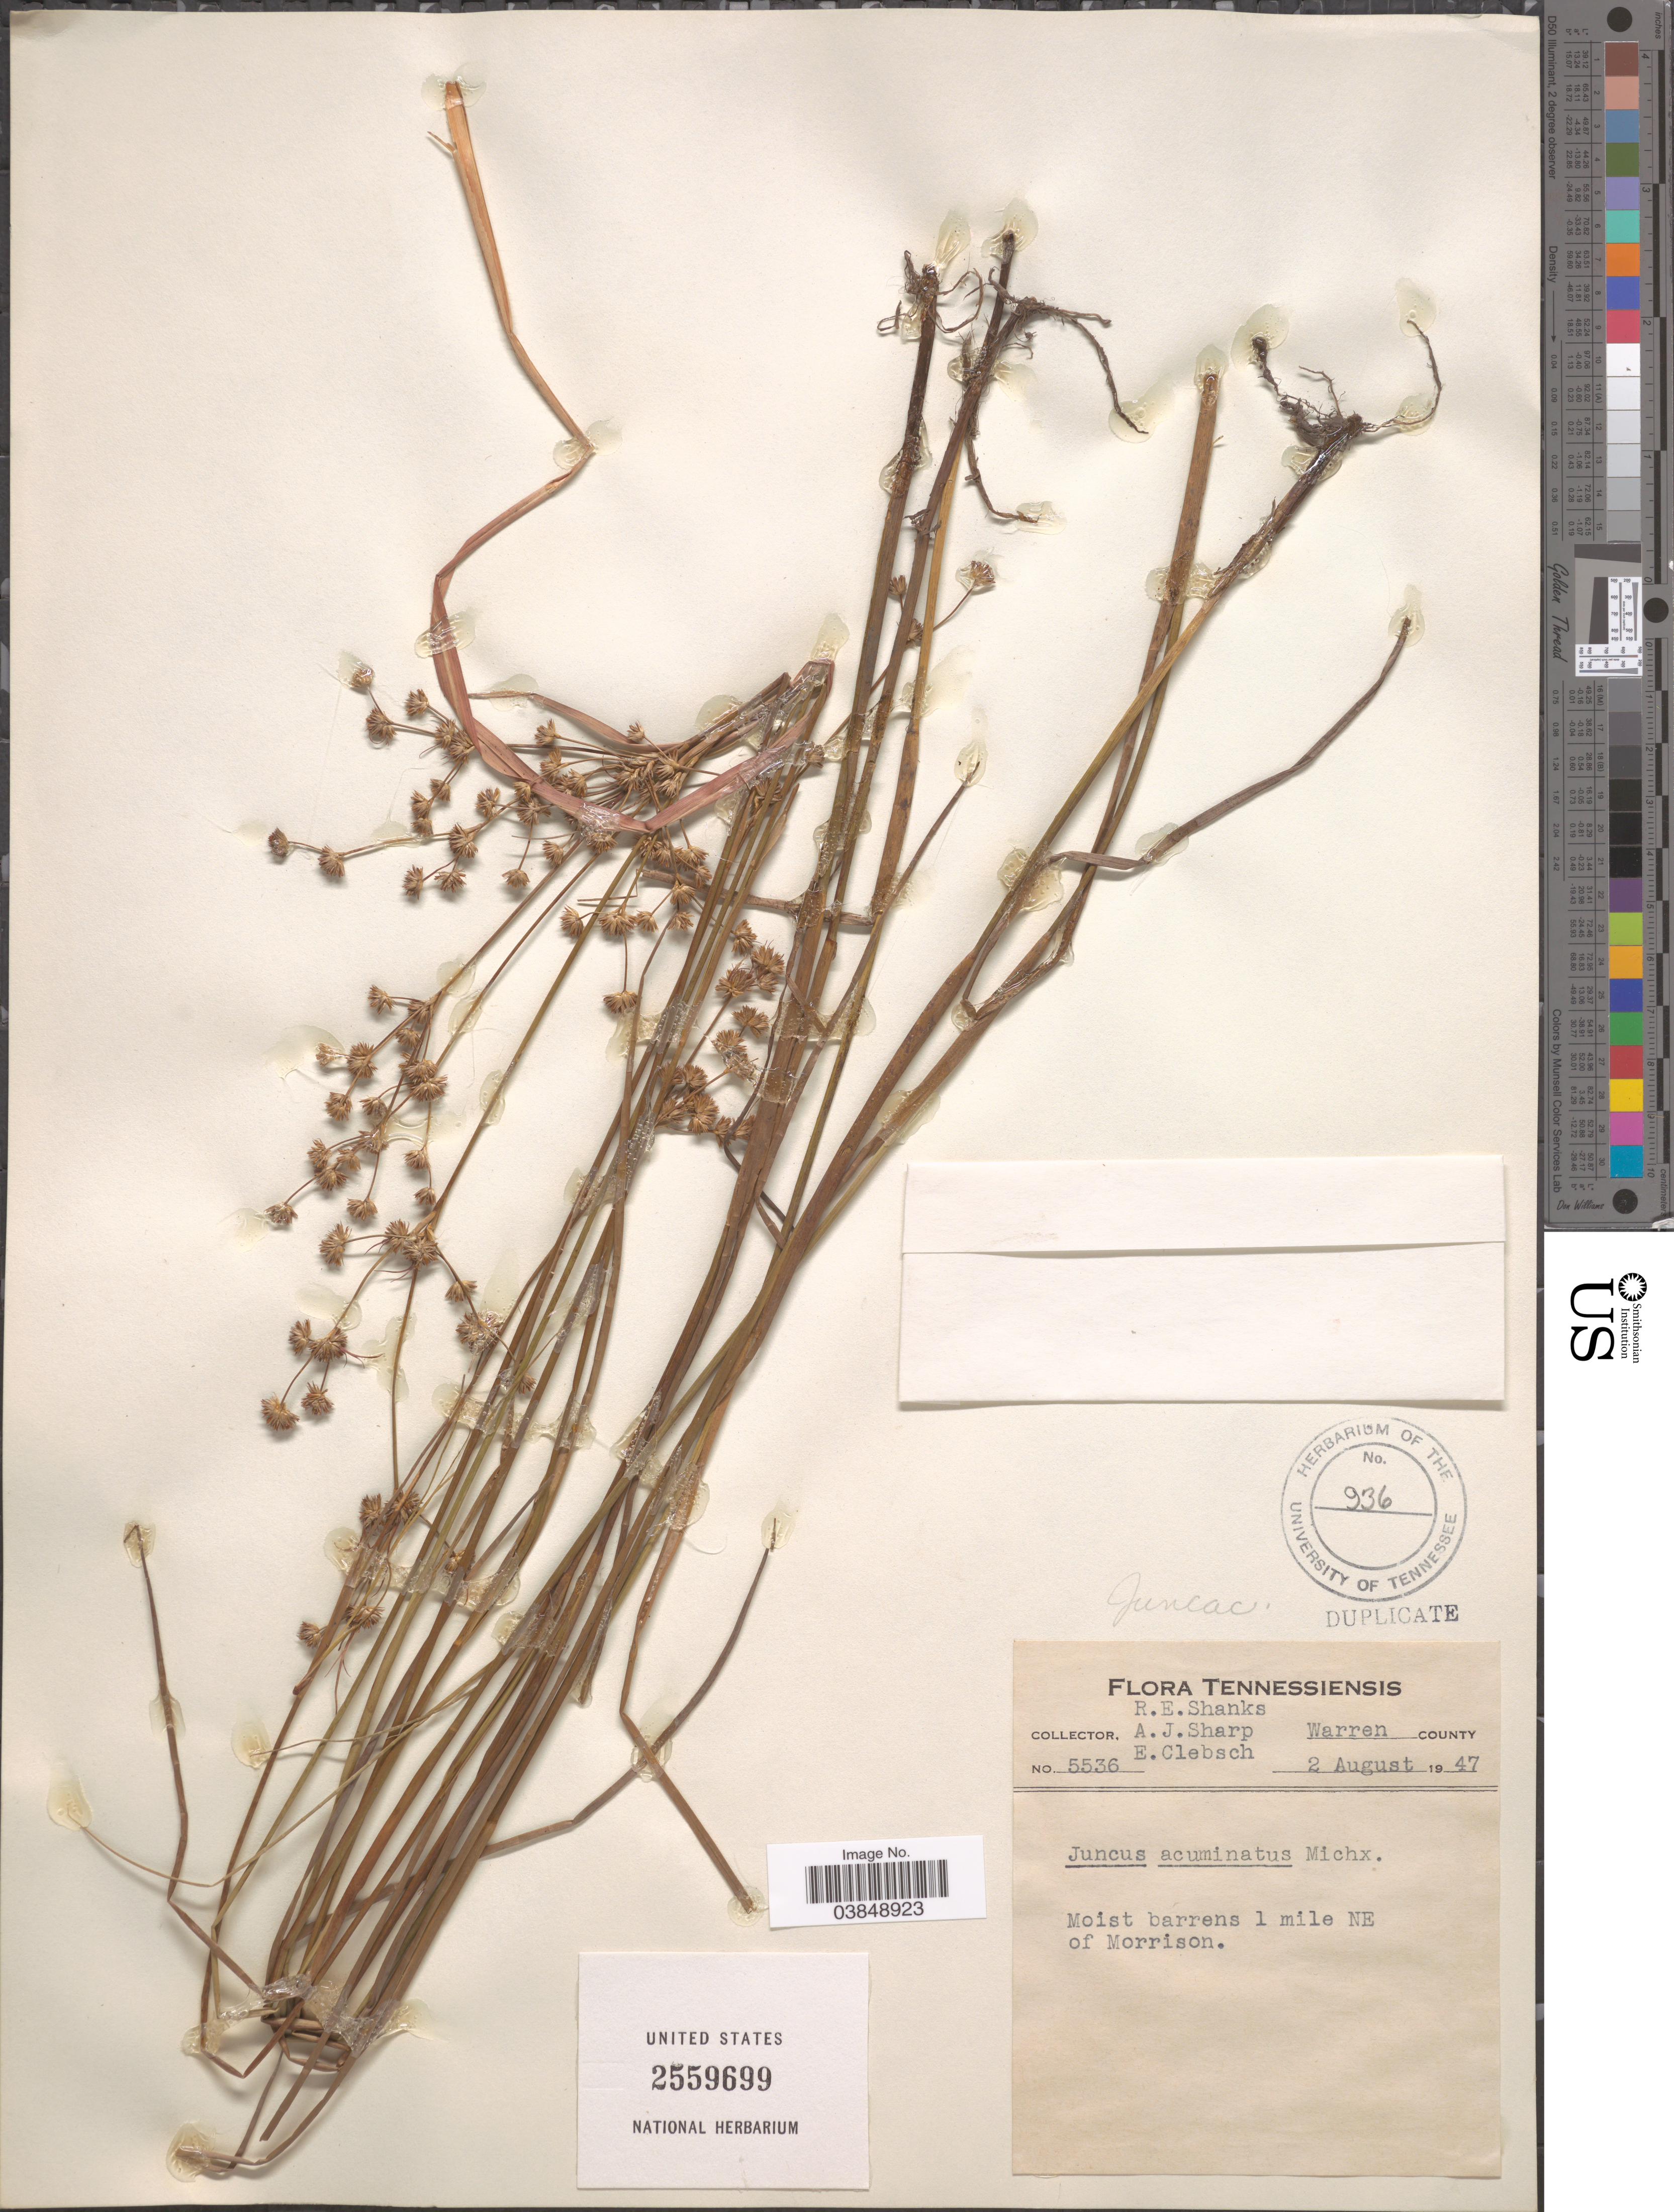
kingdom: Plantae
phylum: Tracheophyta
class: Liliopsida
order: Poales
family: Juncaceae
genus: Juncus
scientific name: Juncus acuminatus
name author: Michx.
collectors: R. Shanks, A. J. Sharp & E. Clebsch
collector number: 5536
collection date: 1947-08-02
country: United States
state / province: Tennessee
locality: Tennessiensis. Warren County. Moist barrens 1 mile NE of Morrison.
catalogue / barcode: US 2559699